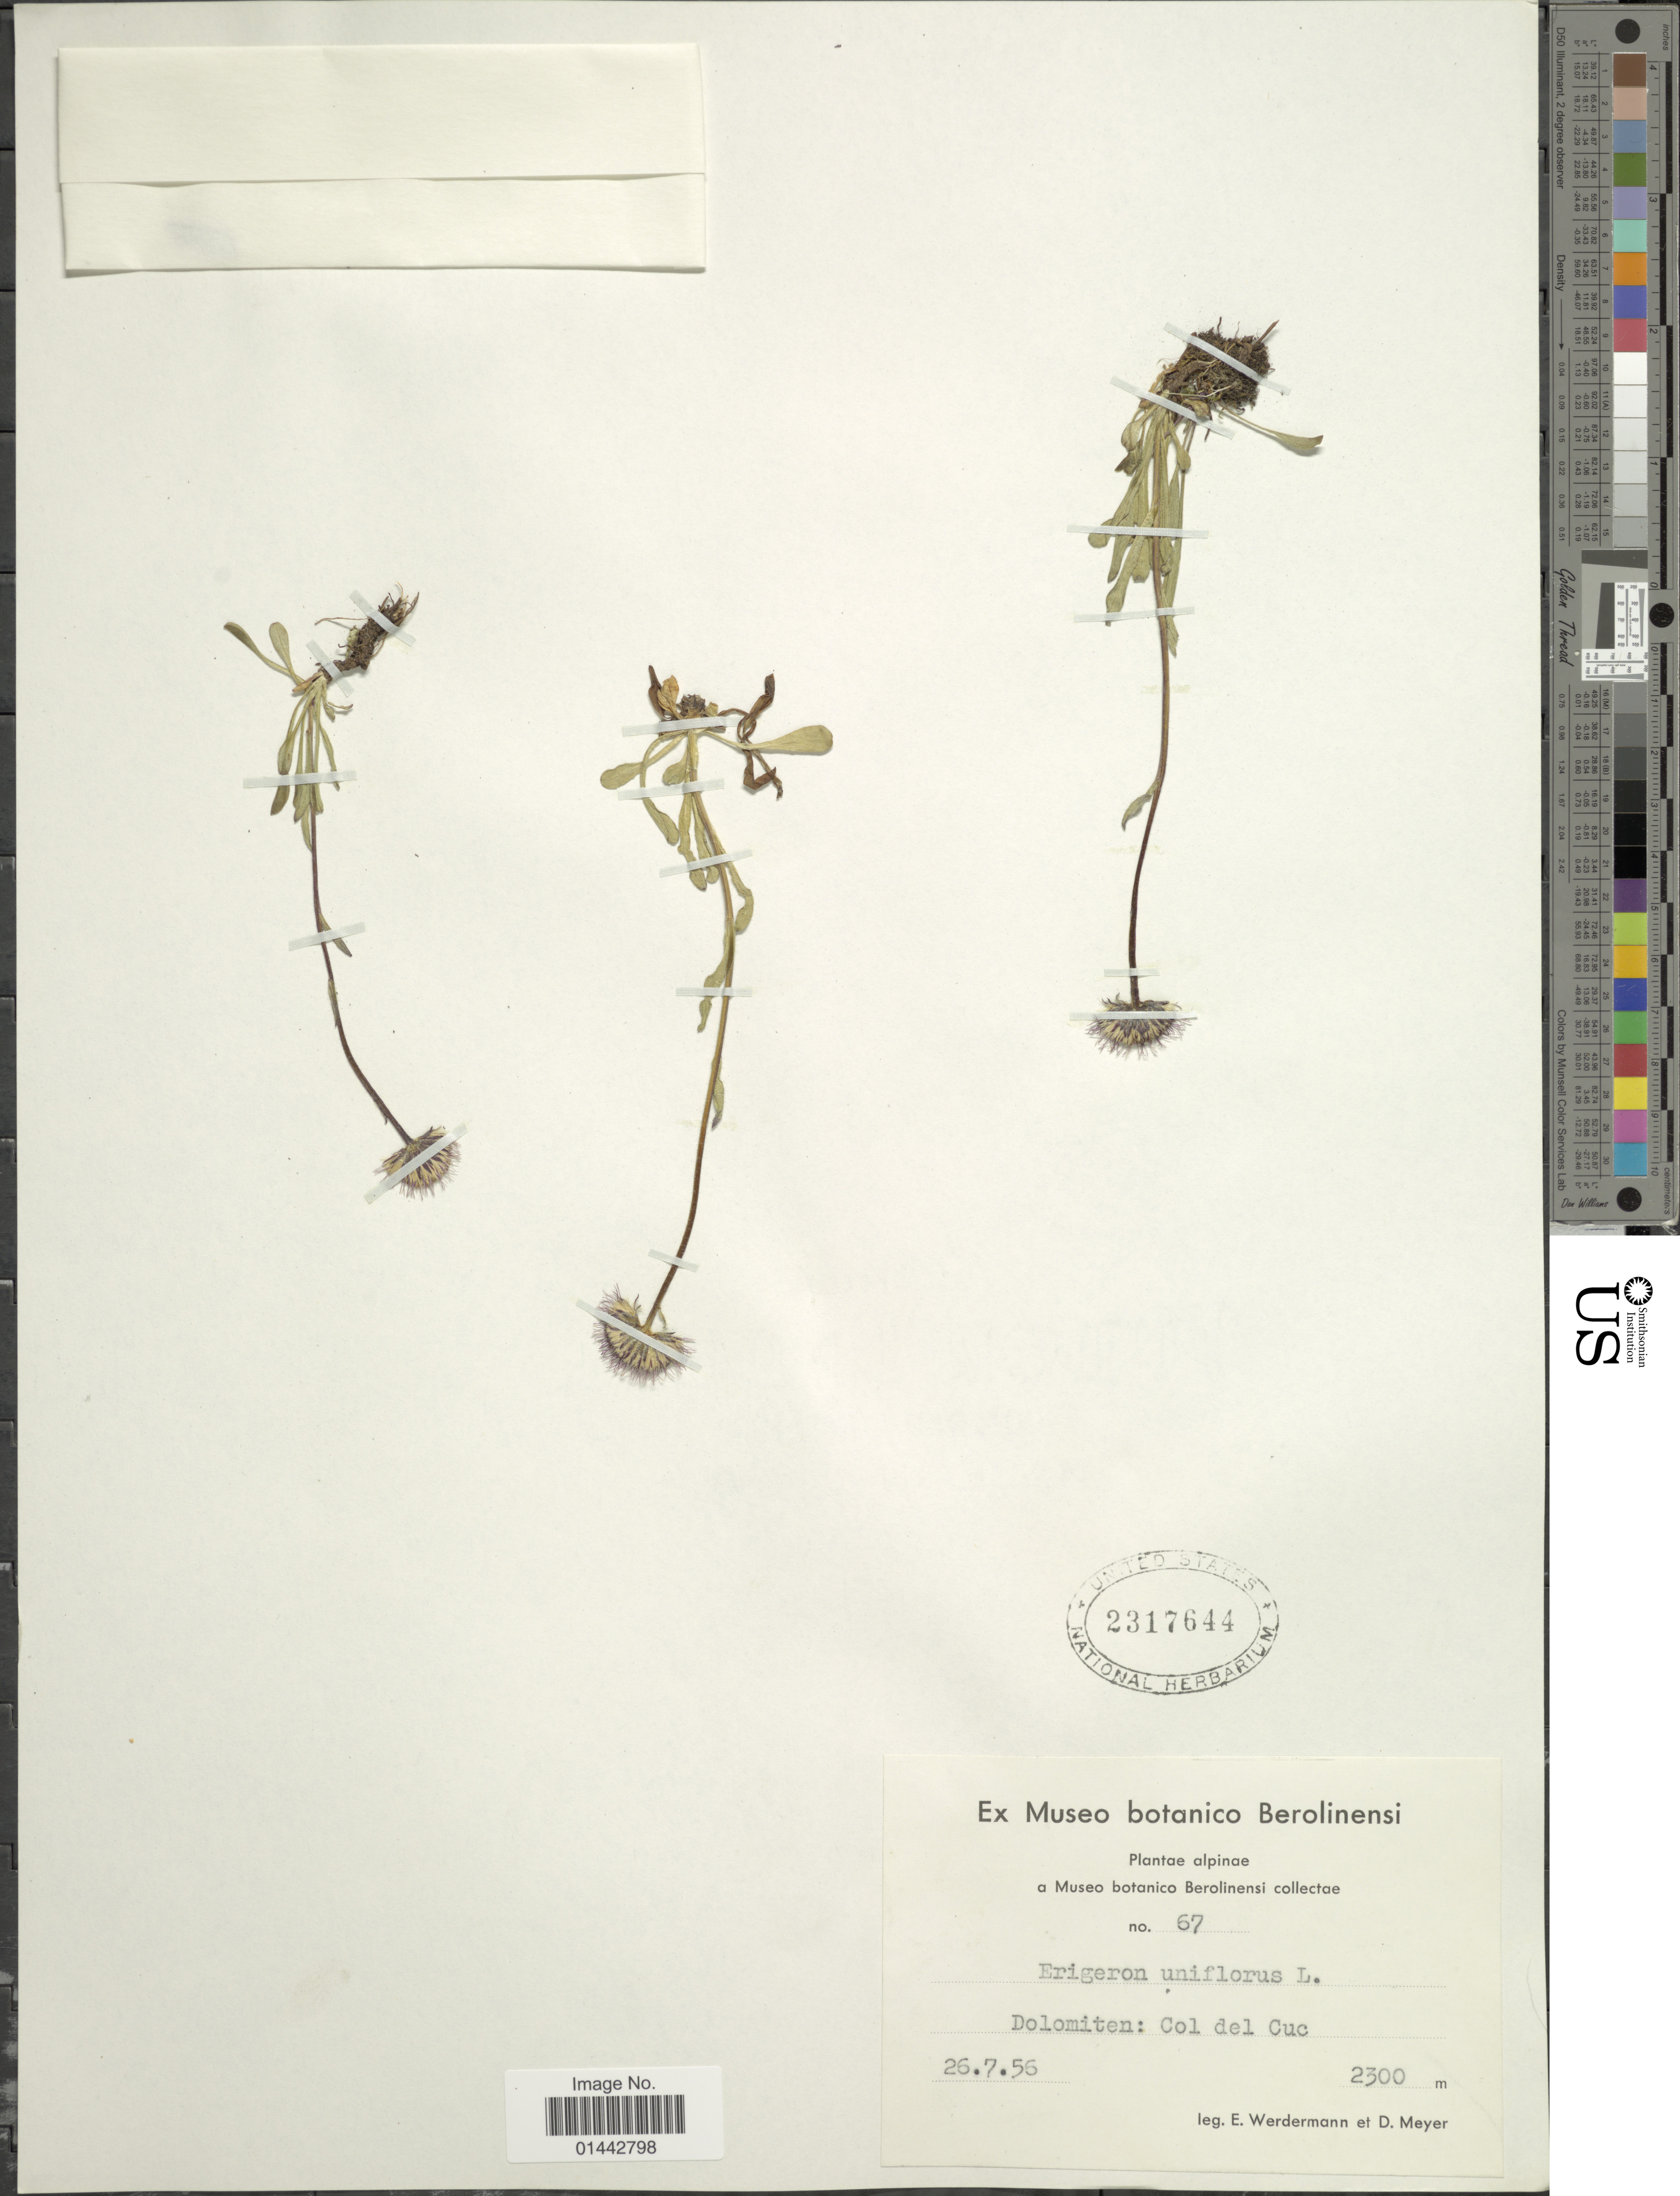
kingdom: Plantae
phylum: Tracheophyta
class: Magnoliopsida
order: Asterales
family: Asteraceae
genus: Erigeron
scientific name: Erigeron uniflorus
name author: L.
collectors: E. Werdermann & D. Meyer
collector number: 67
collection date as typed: Transcribed d/m/y: 26/7/56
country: Italy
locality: Alpinae, Dolomiten: Col del Cuc.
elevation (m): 2300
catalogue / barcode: US 2317644